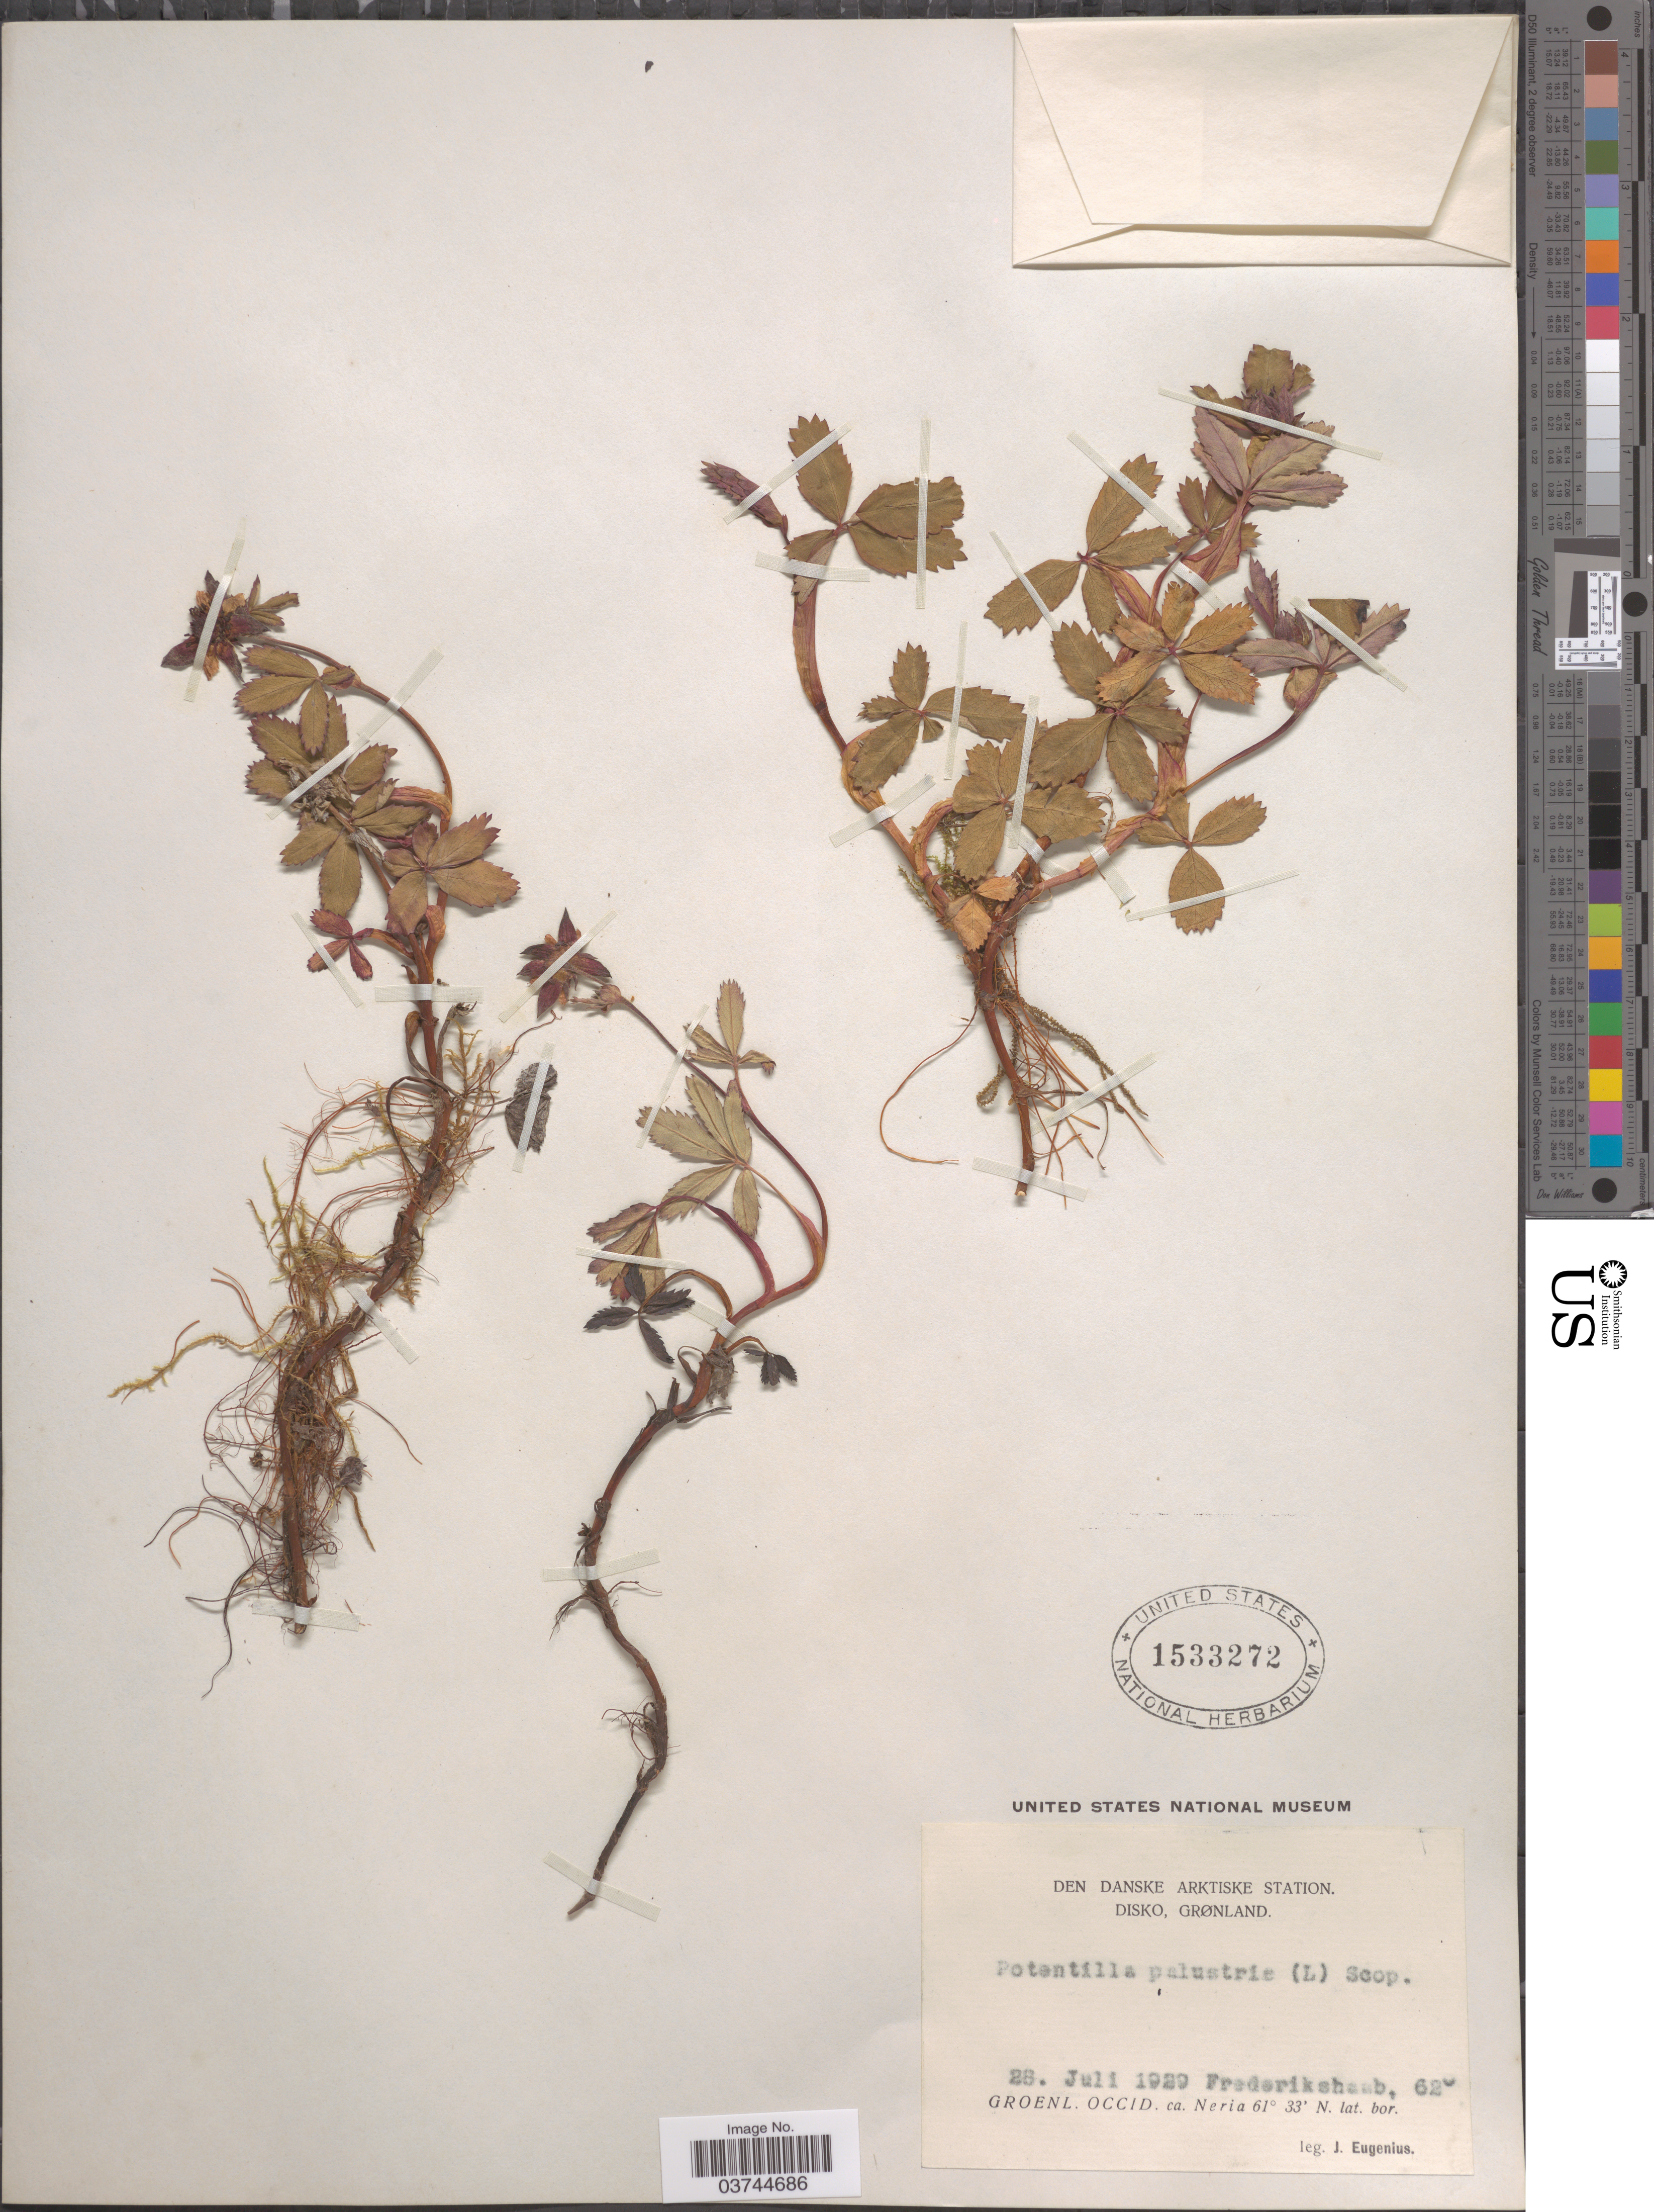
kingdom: Plantae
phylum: Tracheophyta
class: Magnoliopsida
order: Rosales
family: Rosaceae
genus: Comarum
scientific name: Comarum palustre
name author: L.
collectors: J. Eugenius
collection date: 1929-07-28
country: Greenland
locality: Den Danske Arktiske Station. Disko, Grønland. Frederikshaab, groenl. Occid. ca. Neria.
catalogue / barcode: US 1533272